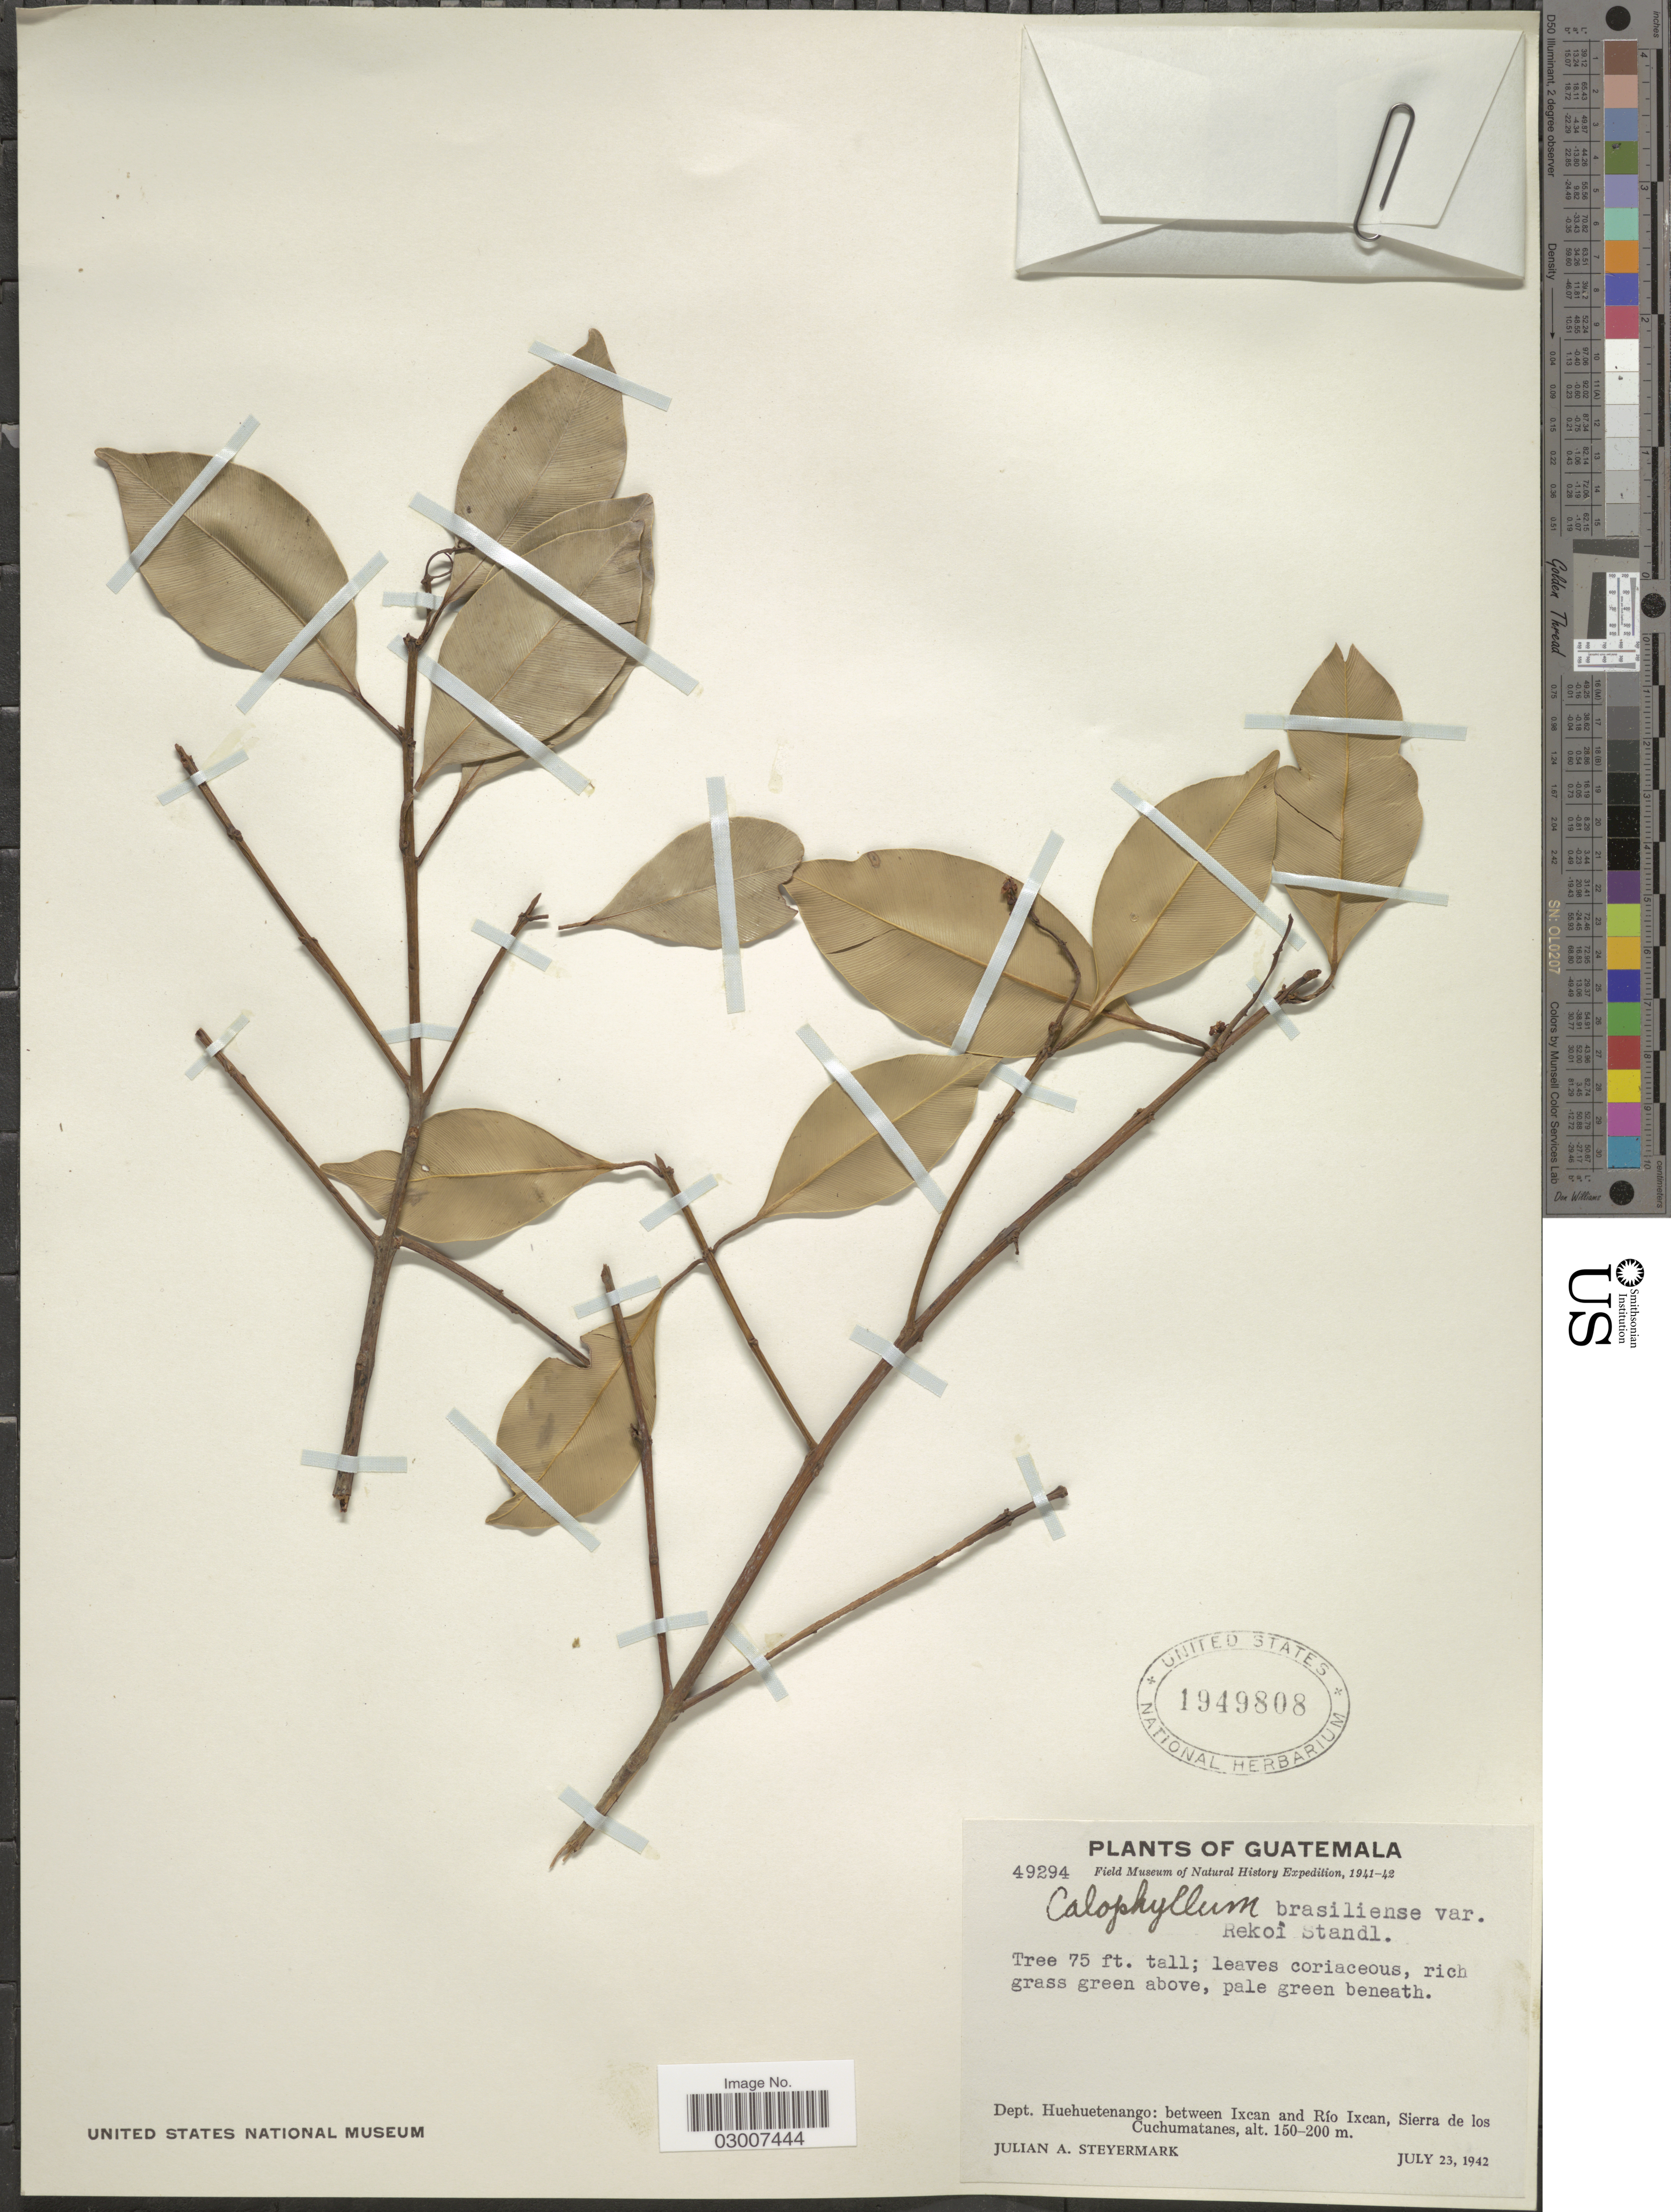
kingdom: Plantae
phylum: Tracheophyta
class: Magnoliopsida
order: Malpighiales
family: Calophyllaceae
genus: Calophyllum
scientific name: Calophyllum brasiliense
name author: Cambess.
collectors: J. Steyermark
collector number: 49294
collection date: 1942-07-23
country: Guatemala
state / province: Huehuetenango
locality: Dept. Huehuetenango: between Ixcan and Río Ixcan, Sierra de los Cuchumatanes.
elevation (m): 150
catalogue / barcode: US 1949808